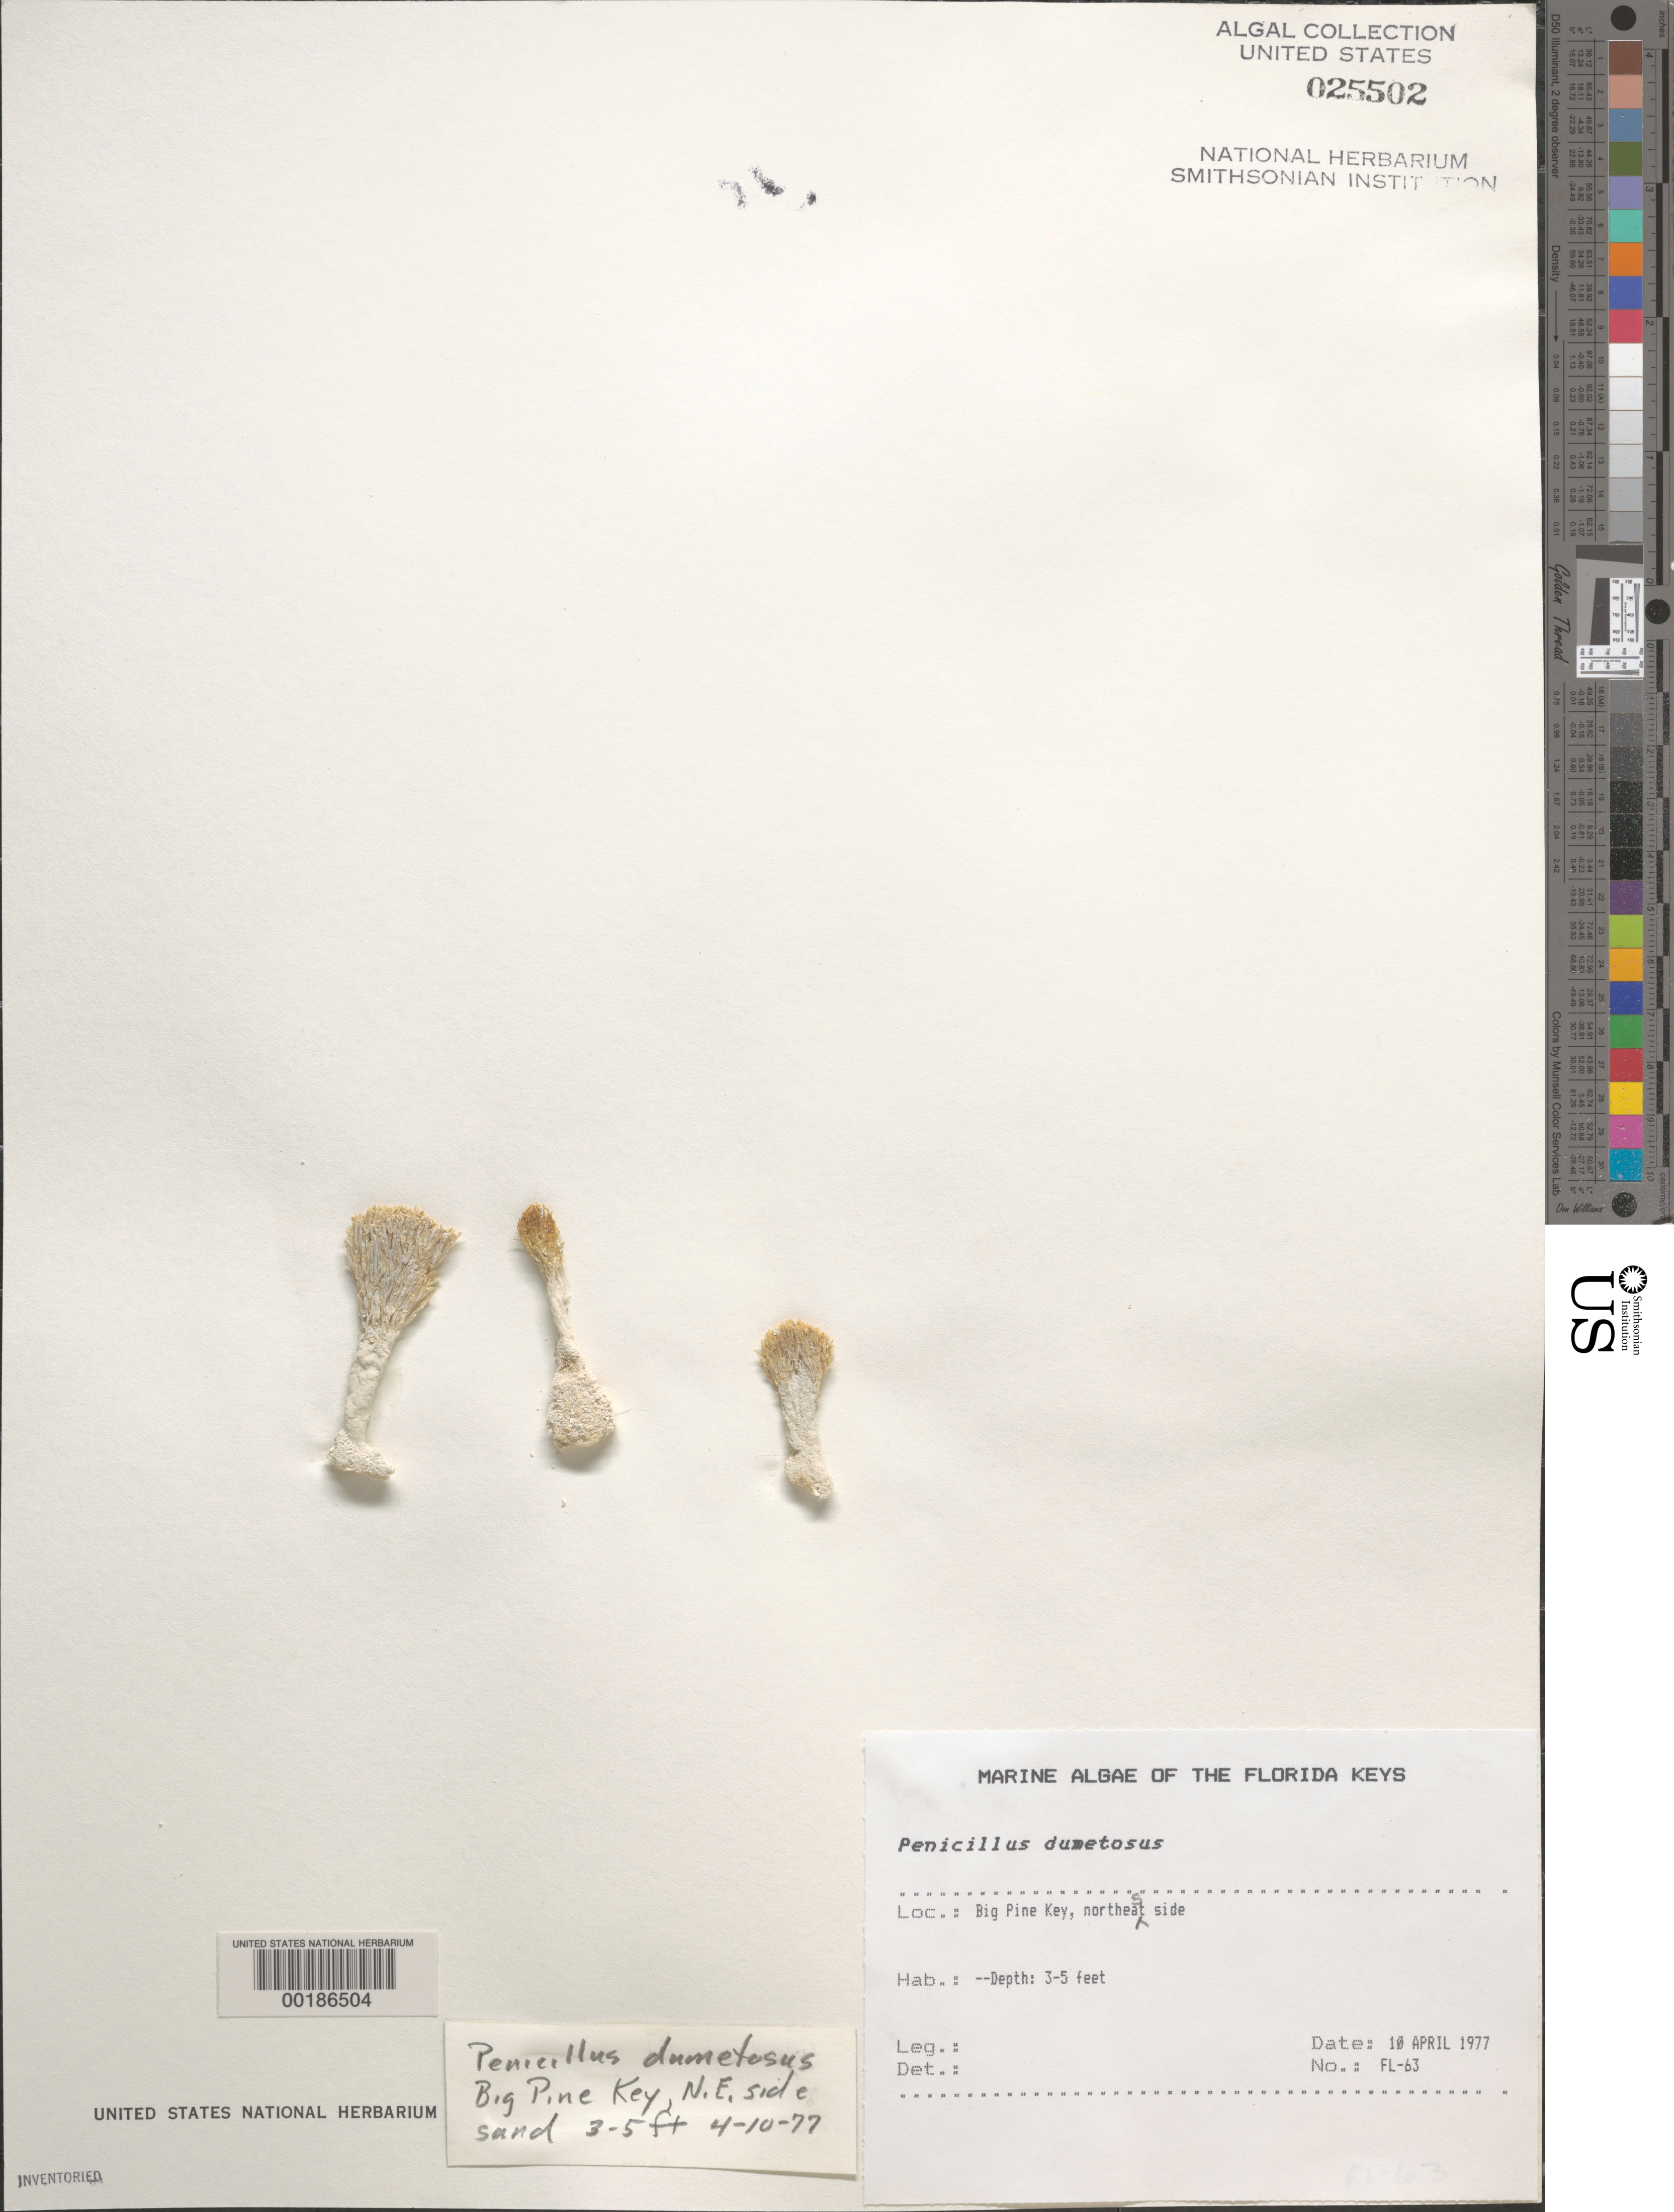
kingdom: Plantae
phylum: Chlorophyta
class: Ulvophyceae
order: Bryopsidales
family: Udoteaceae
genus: Penicillus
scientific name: Penicillus dumetosus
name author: (J.V.Lamouroux) Blainville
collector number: FL-63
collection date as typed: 10 Apr 1977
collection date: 1977-04-10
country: United States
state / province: Florida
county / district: Monroe County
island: Big Pine Key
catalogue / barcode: US 25502